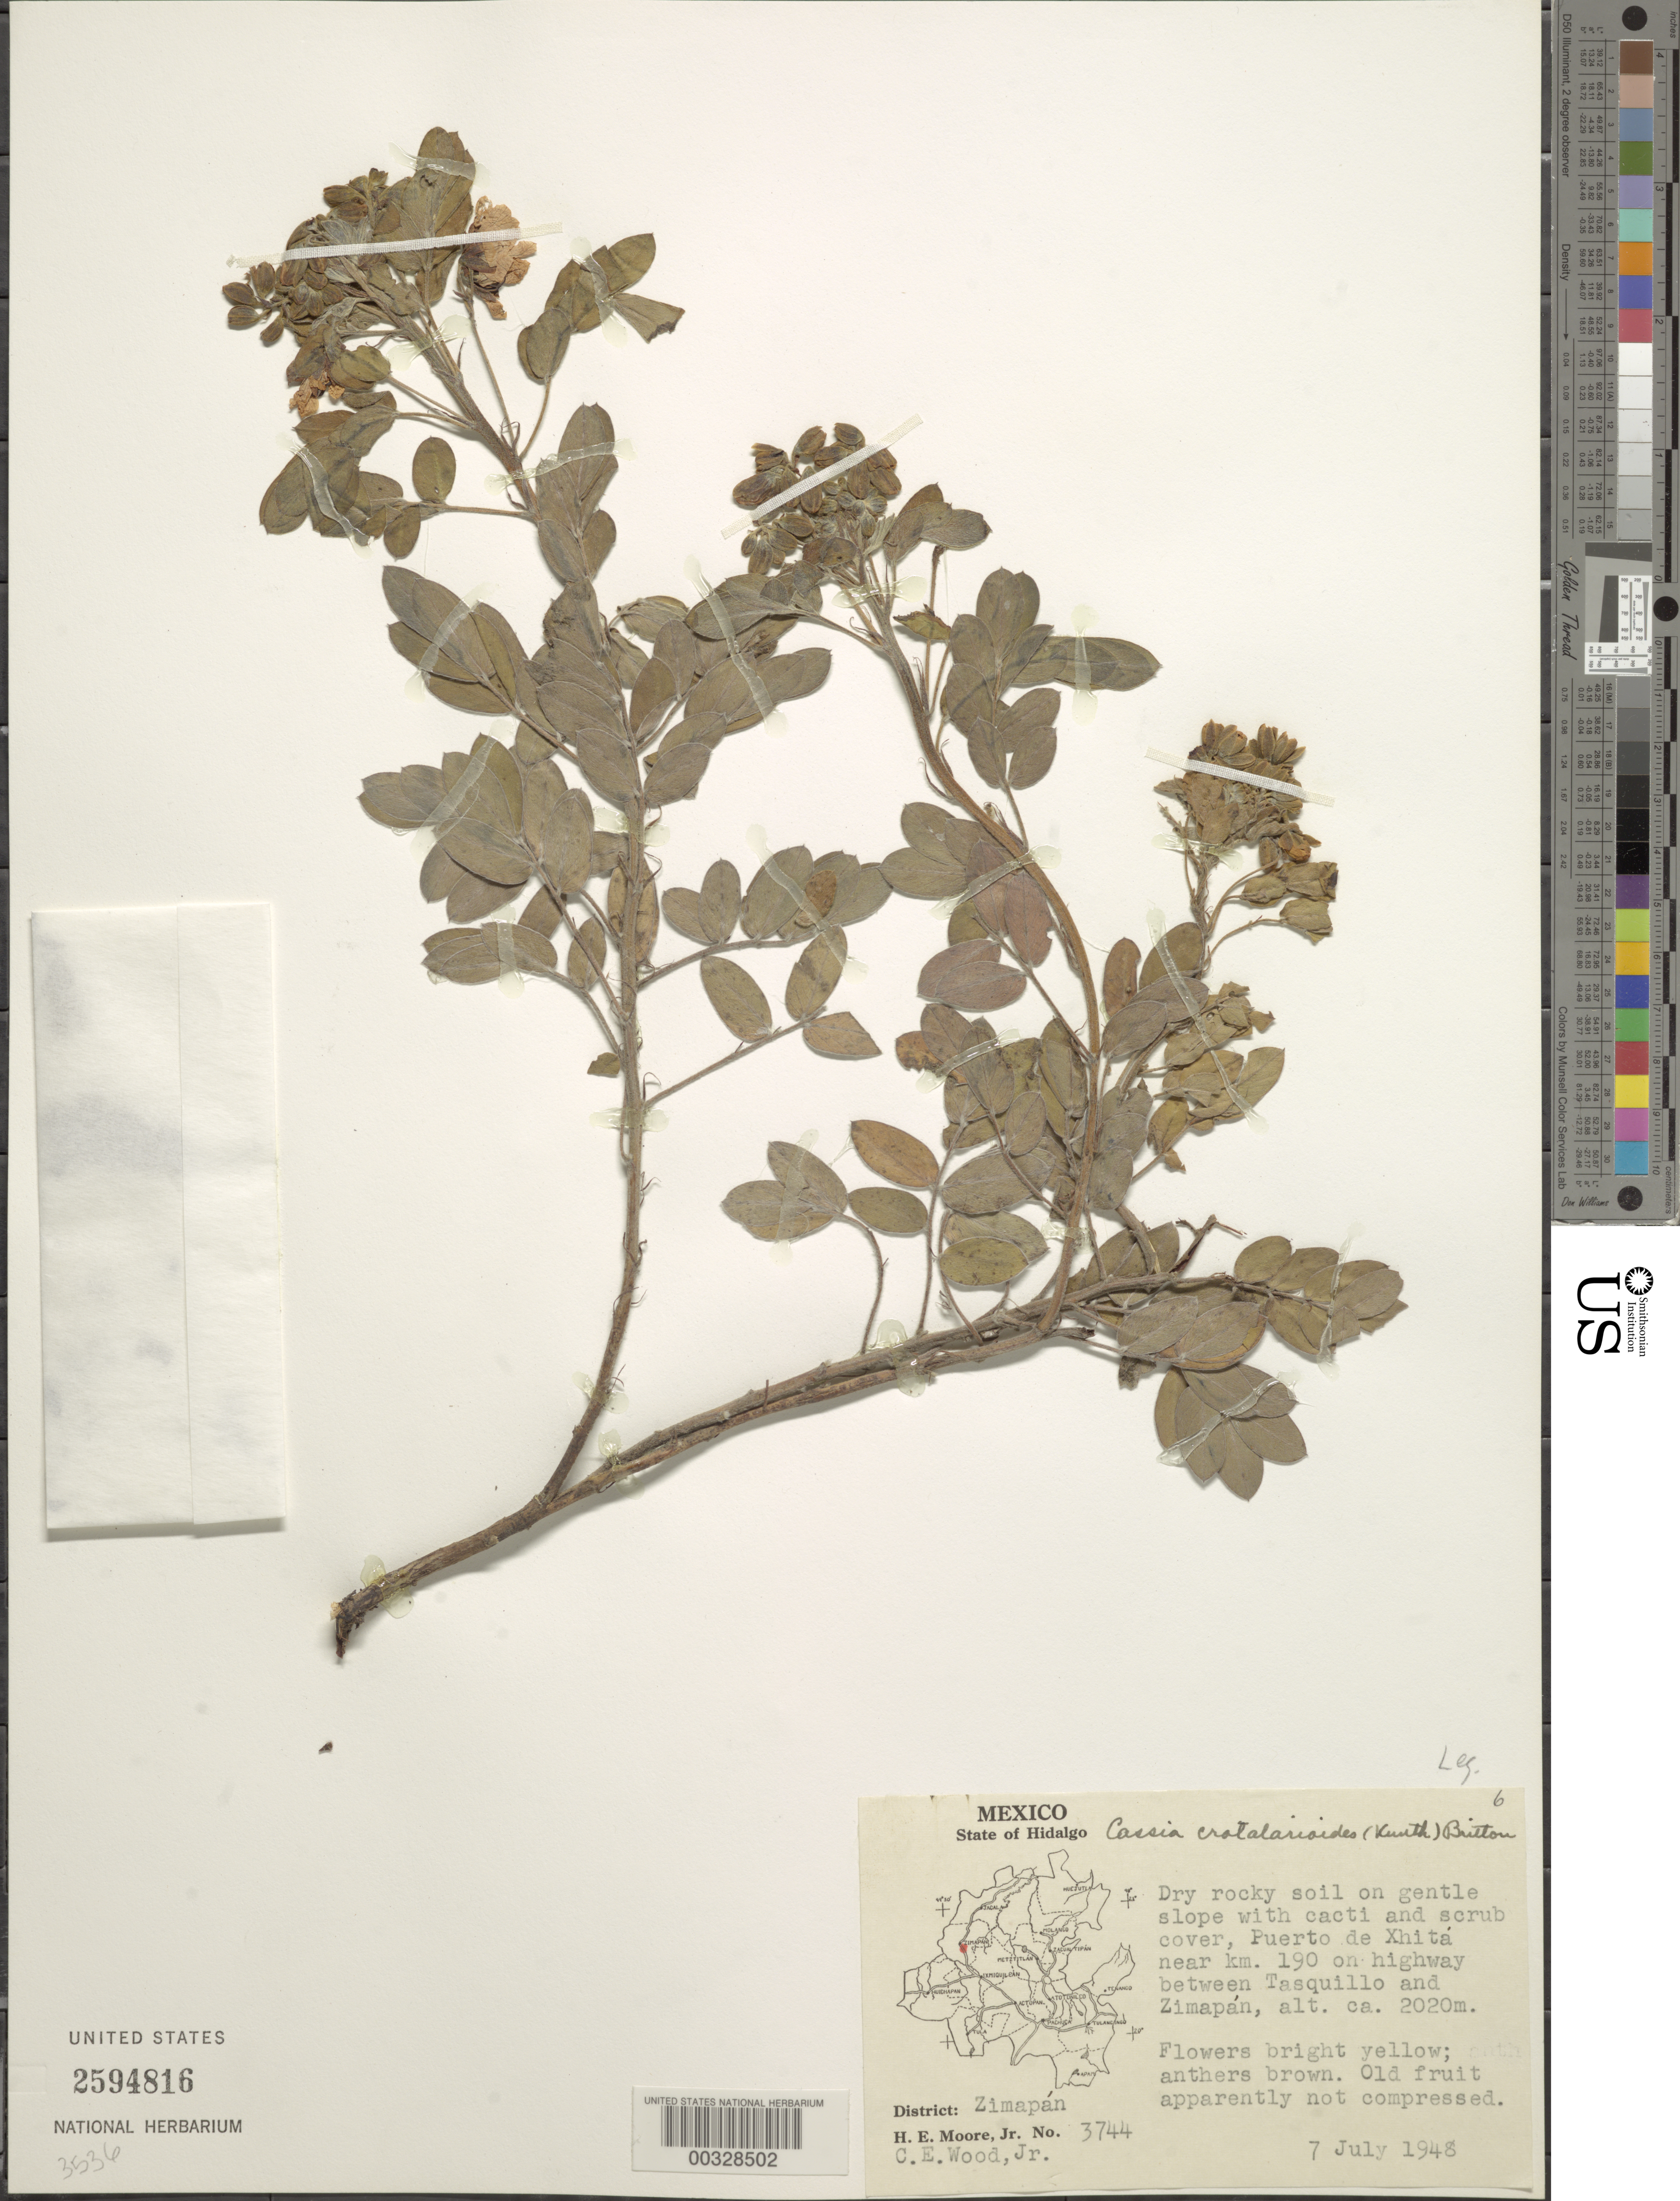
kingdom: Plantae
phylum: Tracheophyta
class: Magnoliopsida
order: Fabales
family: Fabaceae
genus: Senna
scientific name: Senna crotalarioides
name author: (Kunth) H.S. Irwin & Barneby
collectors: H. E. Moore & C. E. Wood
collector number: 3744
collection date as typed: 07 Jul 1948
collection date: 1948-07-07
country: Mexico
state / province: Hidalgo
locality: Puerto de Xhita near km 190 on highway between Tasquillo and Zimapán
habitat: Dry rocky soil on gentle slope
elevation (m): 2020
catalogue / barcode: US 2594816